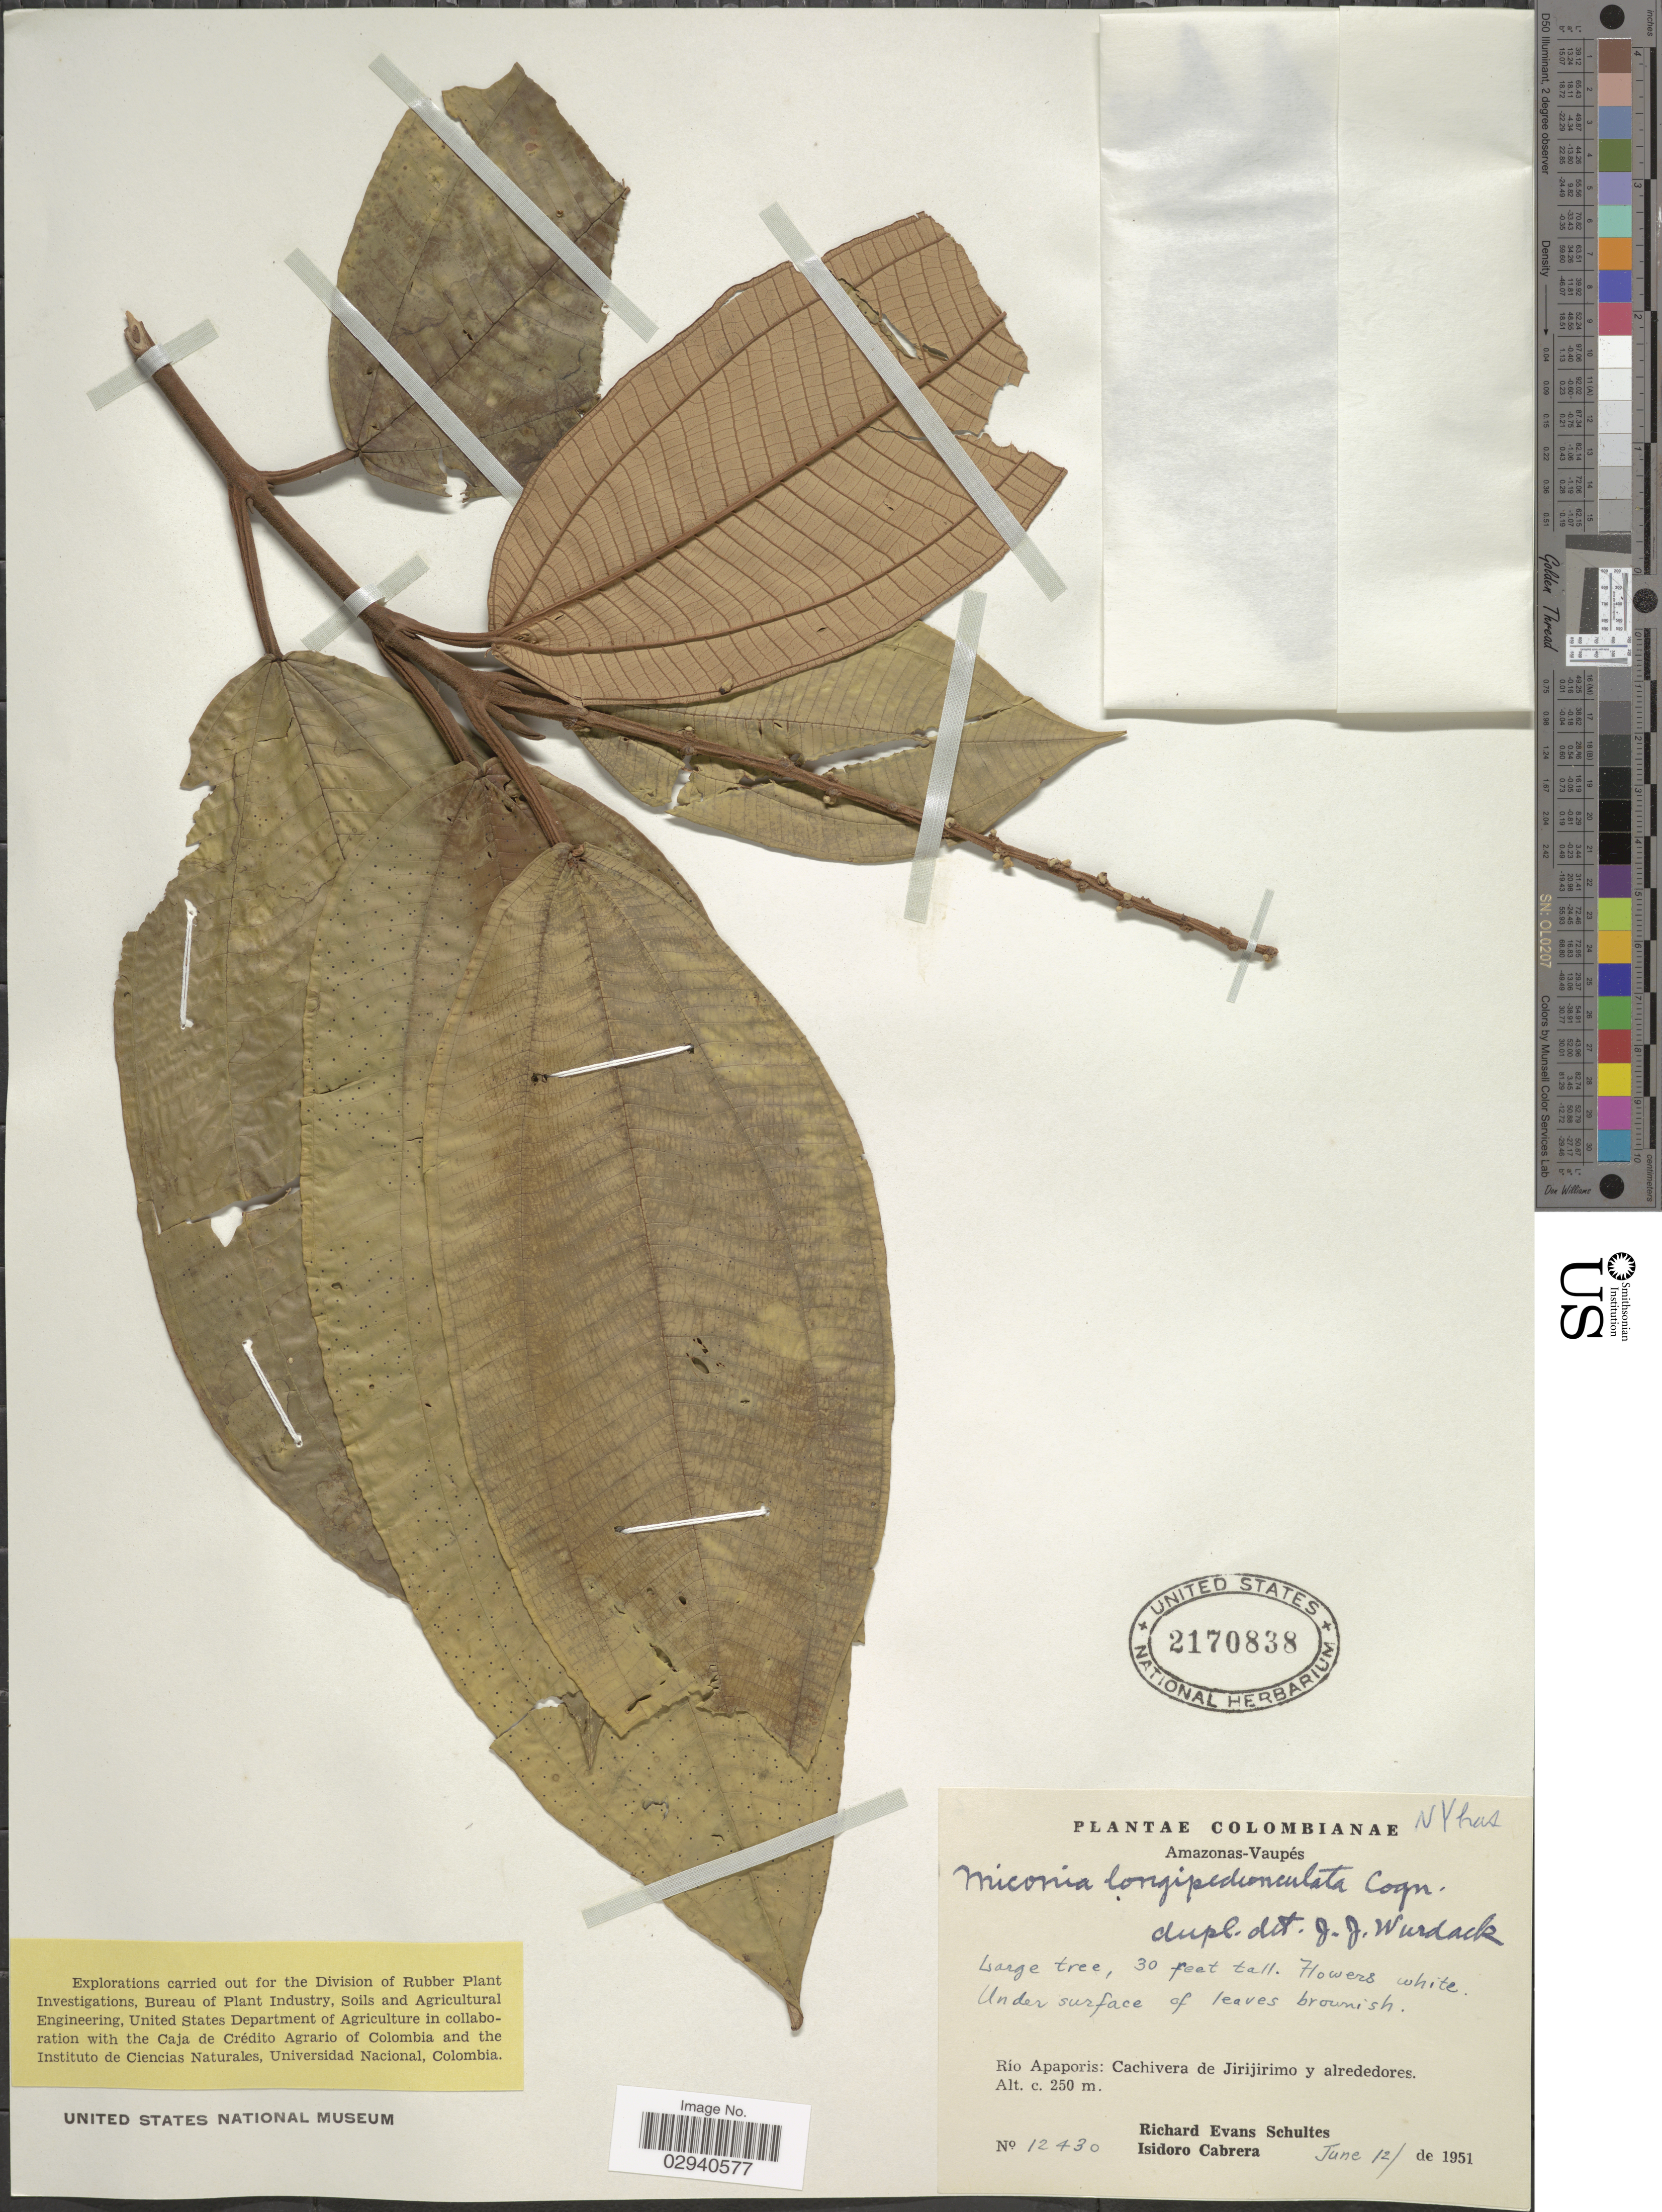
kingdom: Plantae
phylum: Tracheophyta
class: Magnoliopsida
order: Myrtales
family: Melastomataceae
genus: Miconia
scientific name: Miconia longispicata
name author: Triana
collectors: R. E. Schultes & I. Cabrera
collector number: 12430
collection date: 1951-06-12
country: Colombia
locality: Amazonas-Vaupés. Río Apaporis: Cachivera de Jirijirimo y alrededores.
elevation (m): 250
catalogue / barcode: US 2170838